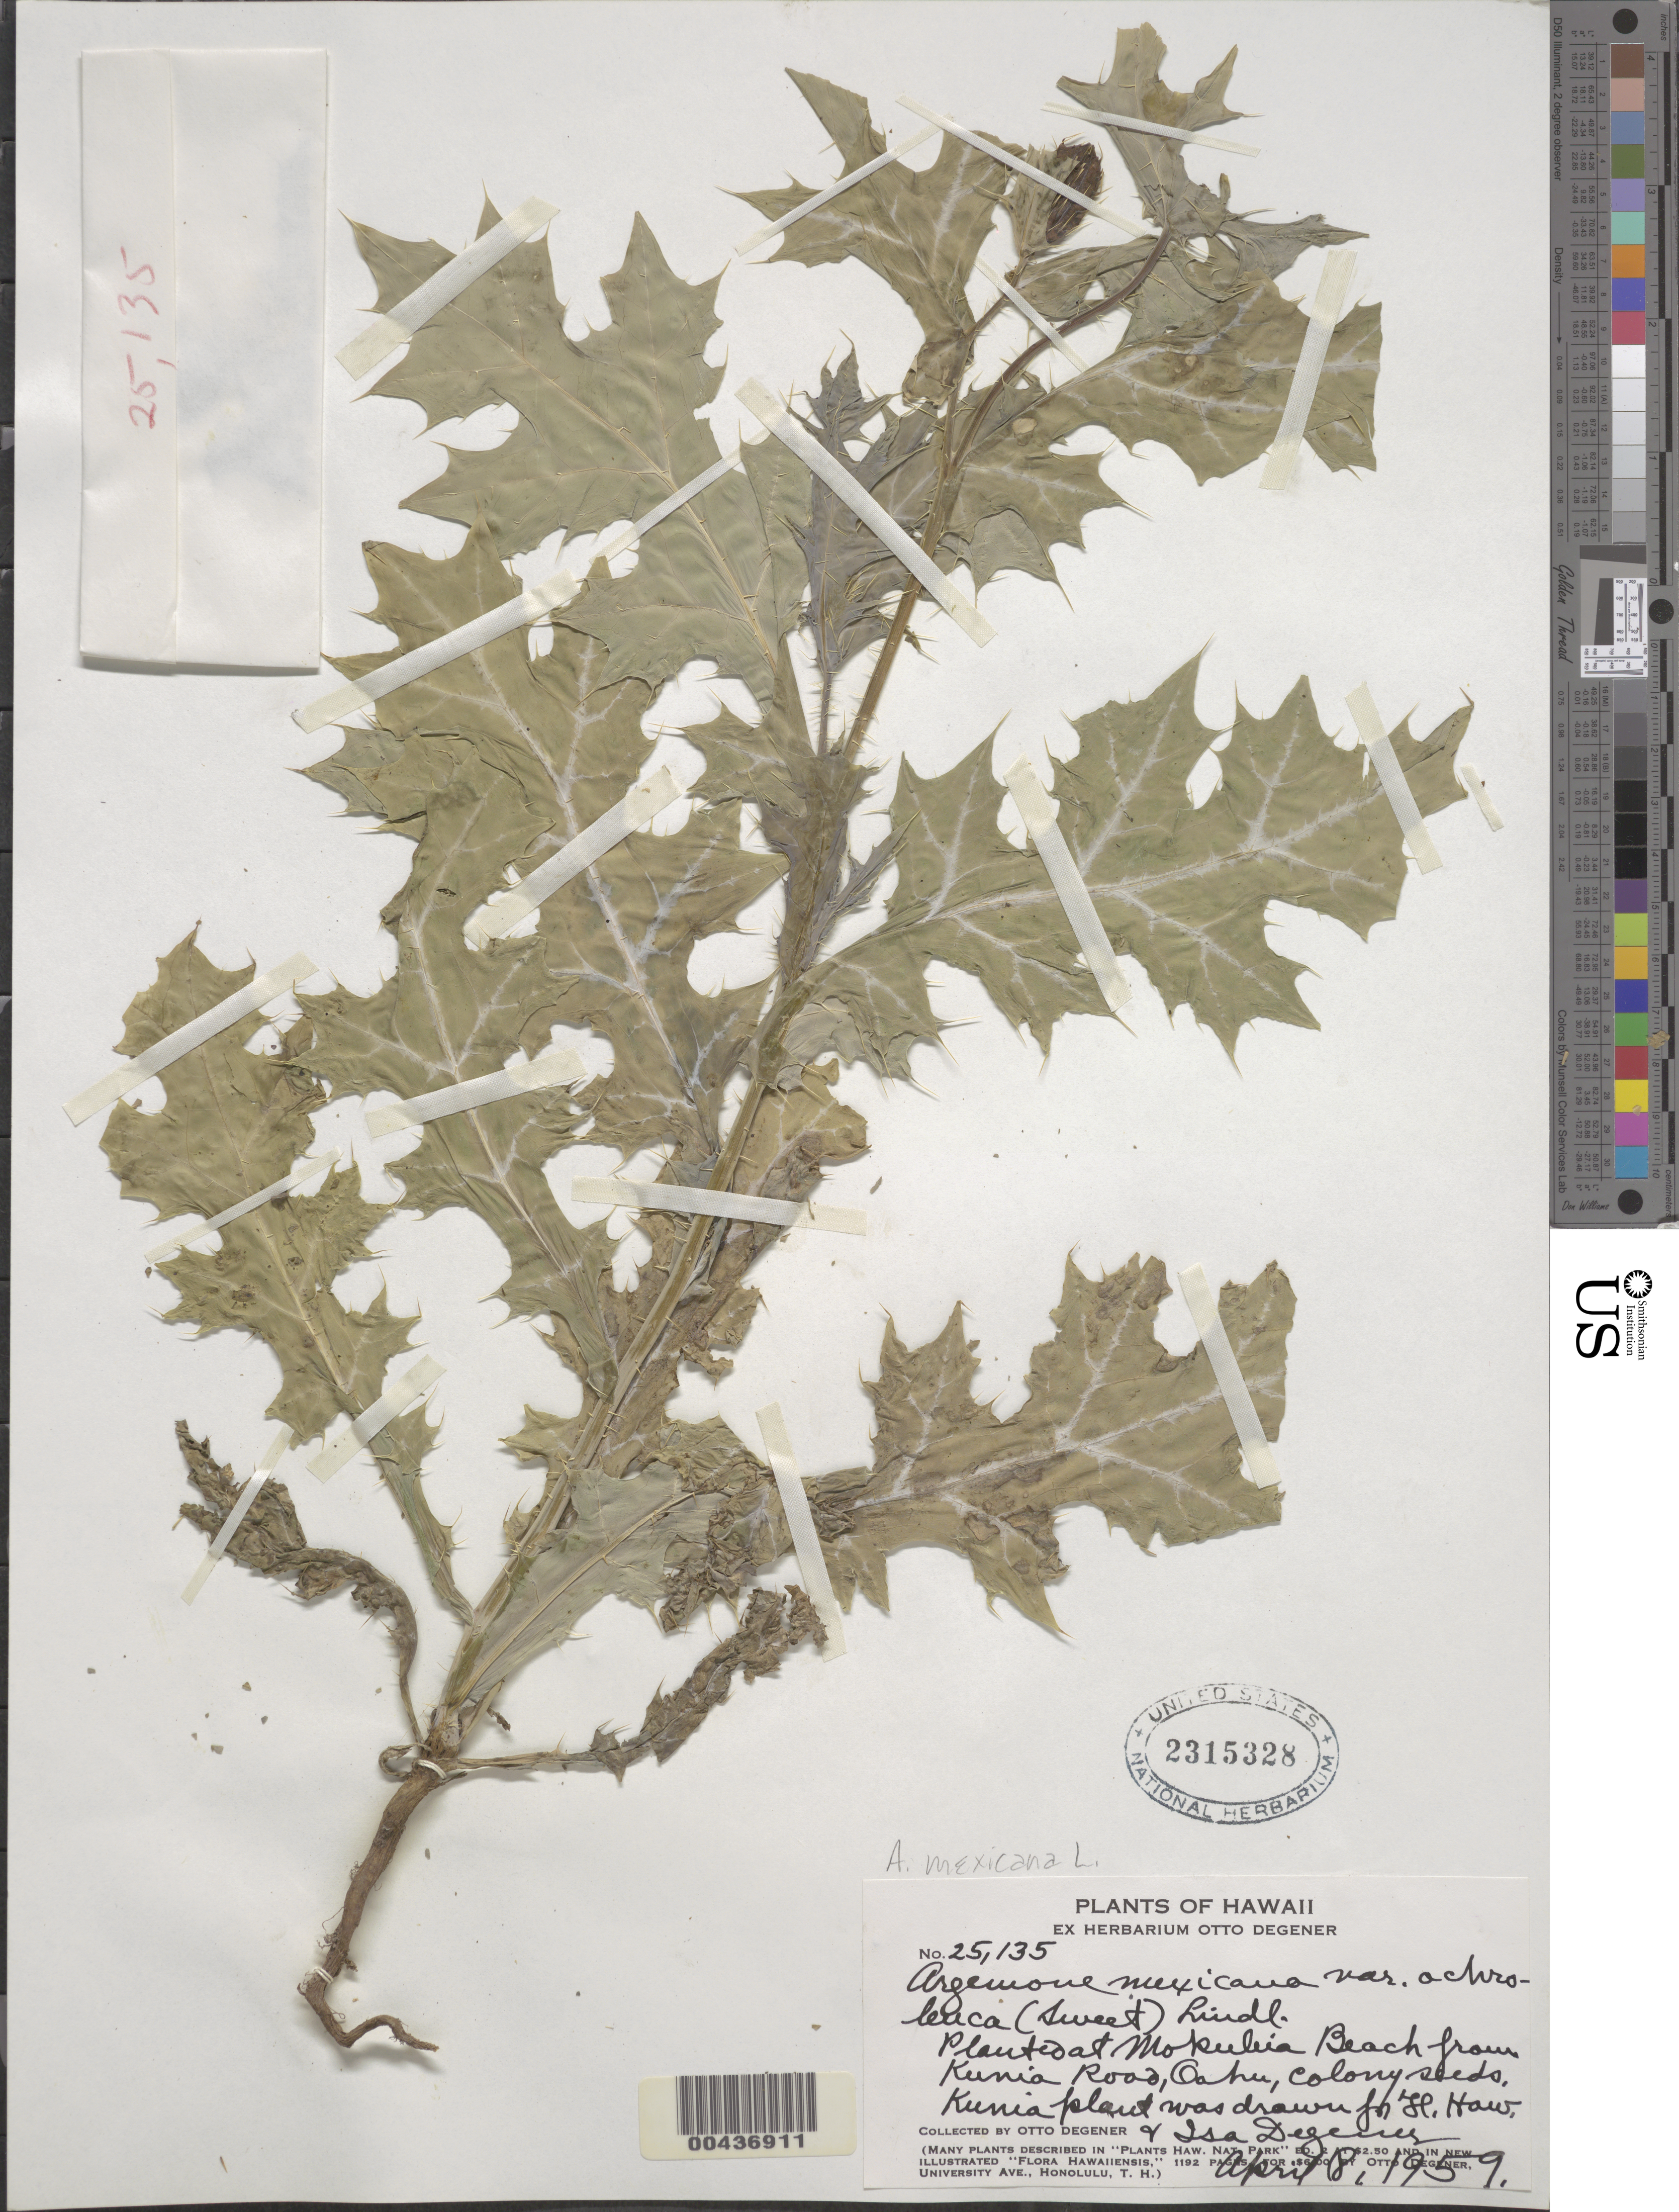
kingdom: Plantae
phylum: Tracheophyta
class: Magnoliopsida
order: Ranunculales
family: Papaveraceae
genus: Argemone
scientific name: Argemone mexicana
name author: L.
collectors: O. Degener & I. Degener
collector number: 25135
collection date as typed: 8 Apr 1959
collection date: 1959-04-08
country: United States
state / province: Hawaii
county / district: Honolulu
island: Oahu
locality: Mokuleia Beach from Kunia road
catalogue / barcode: US 2315328